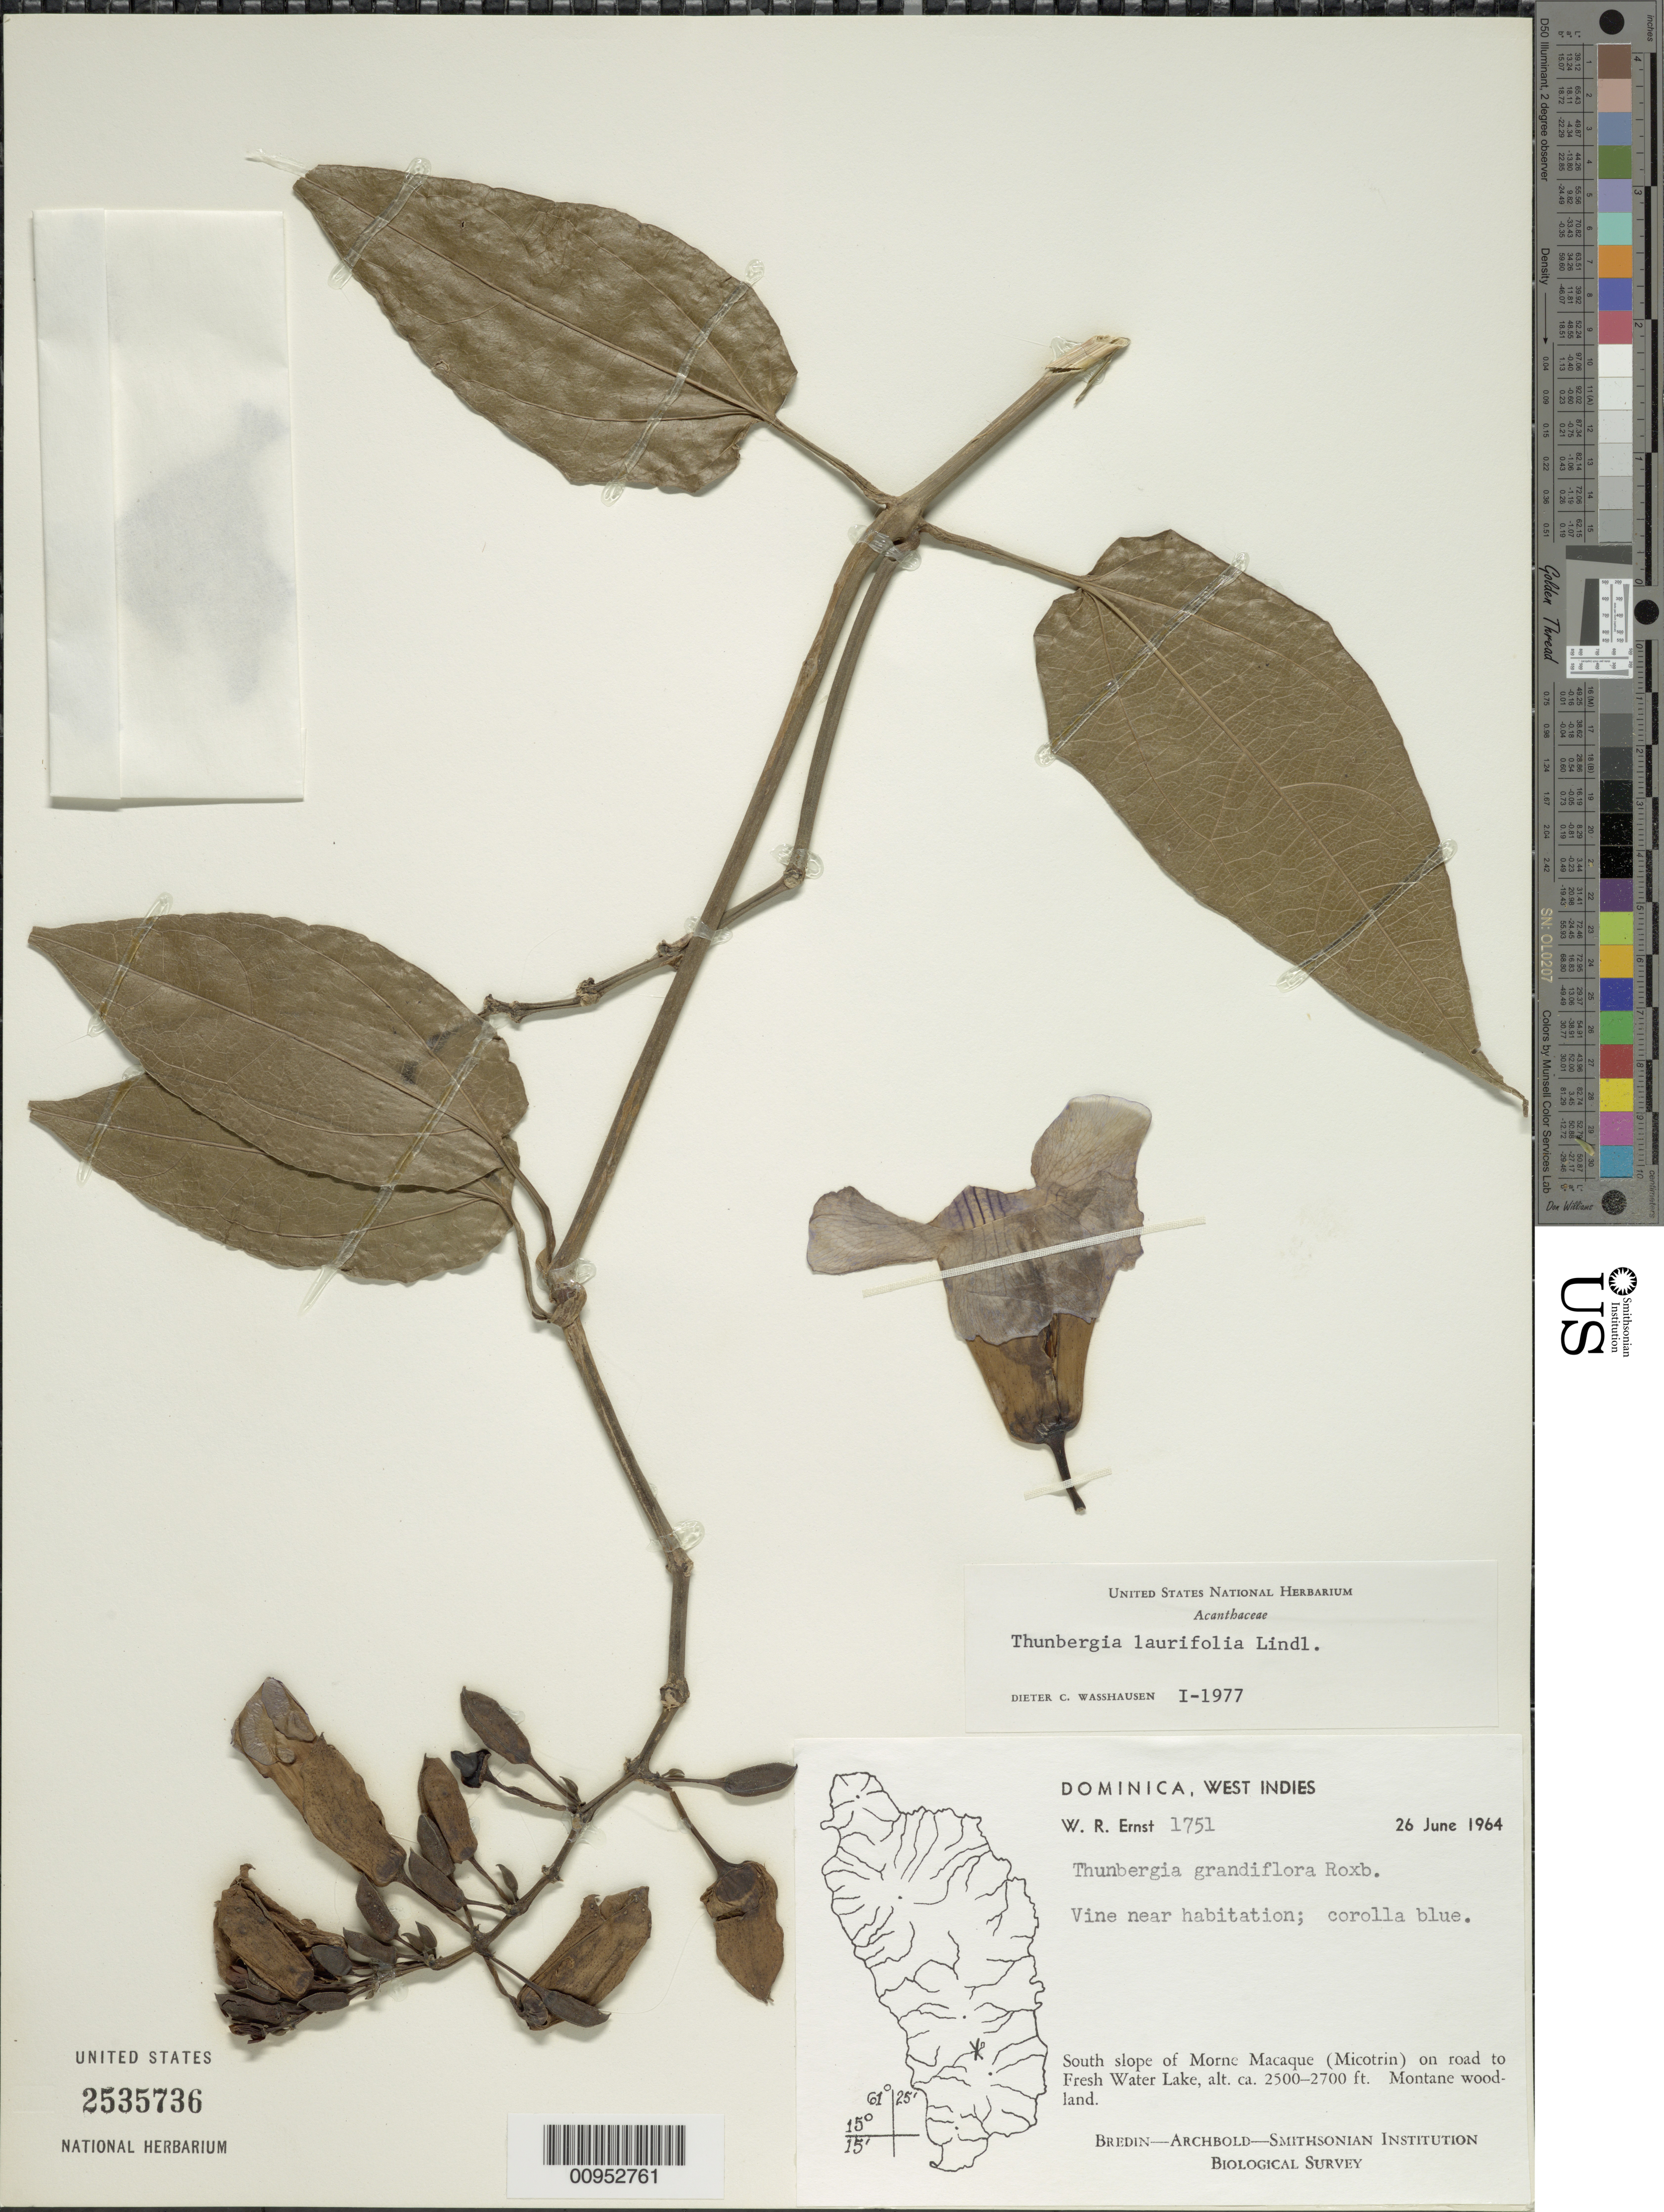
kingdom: Plantae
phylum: Tracheophyta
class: Magnoliopsida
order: Lamiales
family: Acanthaceae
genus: Thunbergia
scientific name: Thunbergia laurifolia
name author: Lindl.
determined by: Wasshausen, Dieter C., (BOT), Smithsonian Institution - National Museum of Natural History (UNITED STATES)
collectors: W. R. Ernst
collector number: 1751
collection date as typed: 26 Jun 1964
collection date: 1964-06-26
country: Dominica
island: Dominica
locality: South slope of Morne Macaque (Micotrin) on road to Fresh Water Lake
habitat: Montane woodland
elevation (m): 762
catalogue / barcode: US 2535736